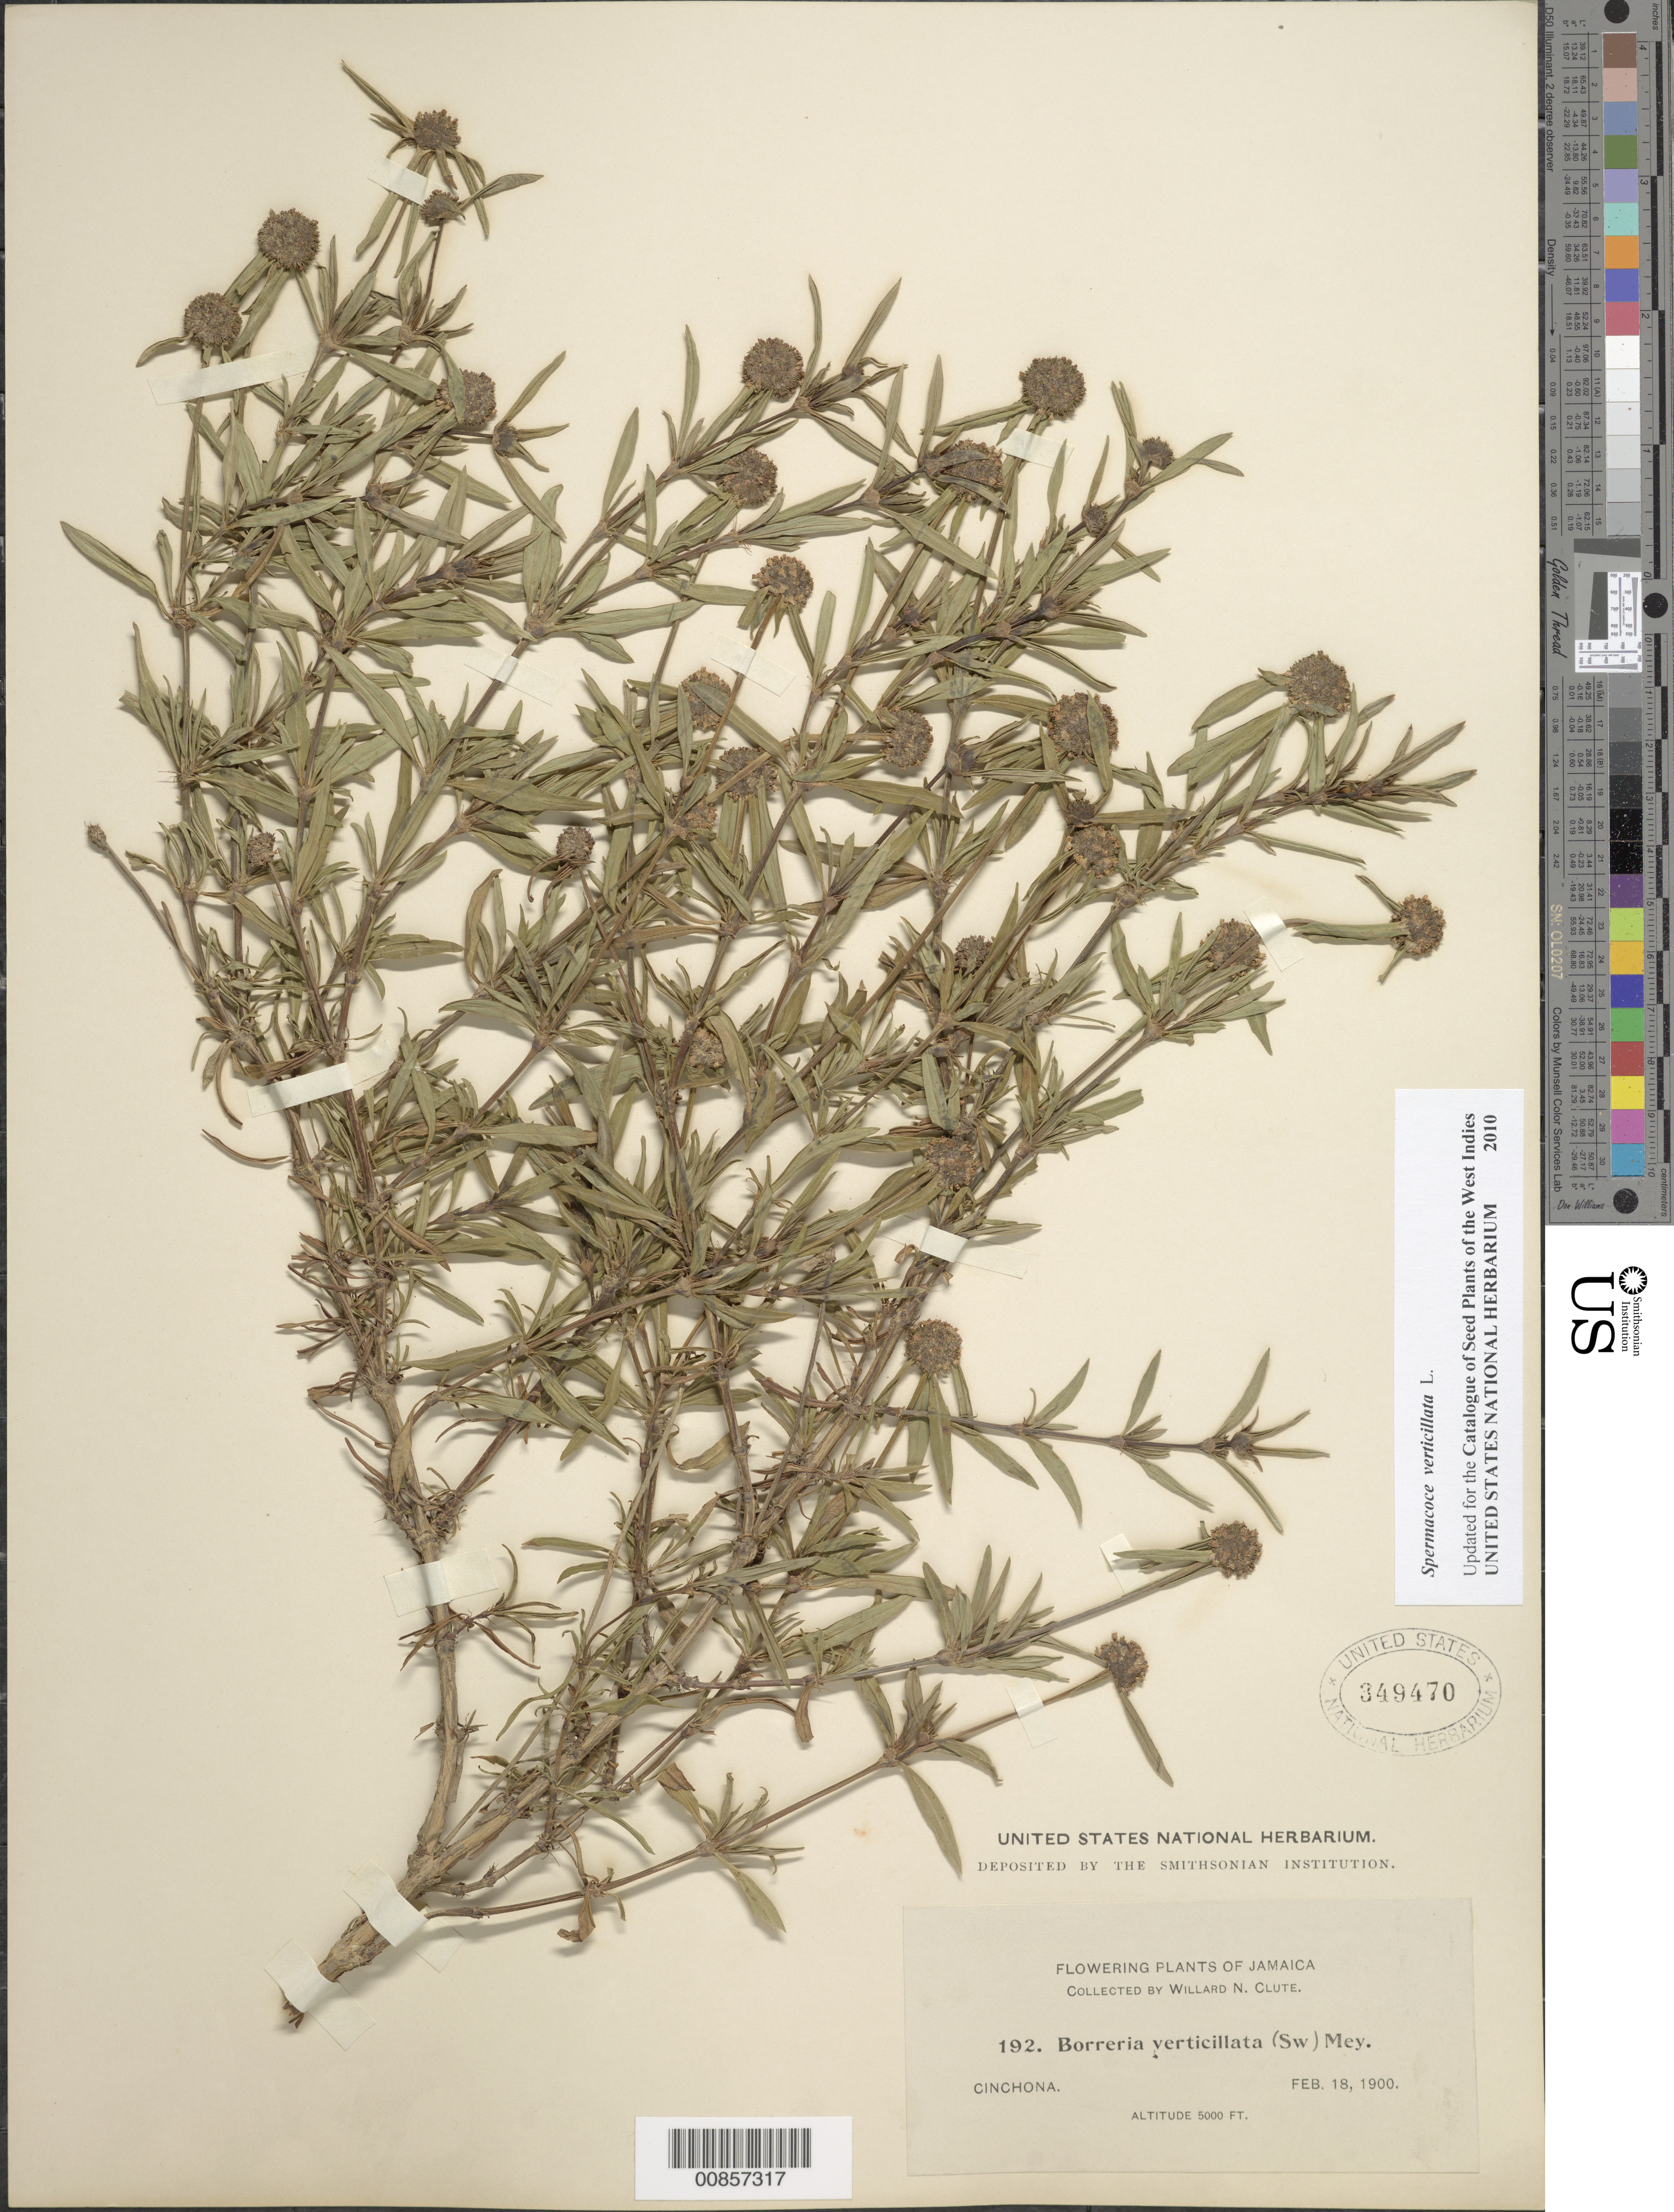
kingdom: Plantae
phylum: Tracheophyta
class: Magnoliopsida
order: Gentianales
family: Rubiaceae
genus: Spermacoce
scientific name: Spermacoce verticillata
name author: L.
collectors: W. N. Clute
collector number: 192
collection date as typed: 18 Feb 1900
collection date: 1900-02-18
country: Jamaica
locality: Cinchona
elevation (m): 1524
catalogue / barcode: US 349470